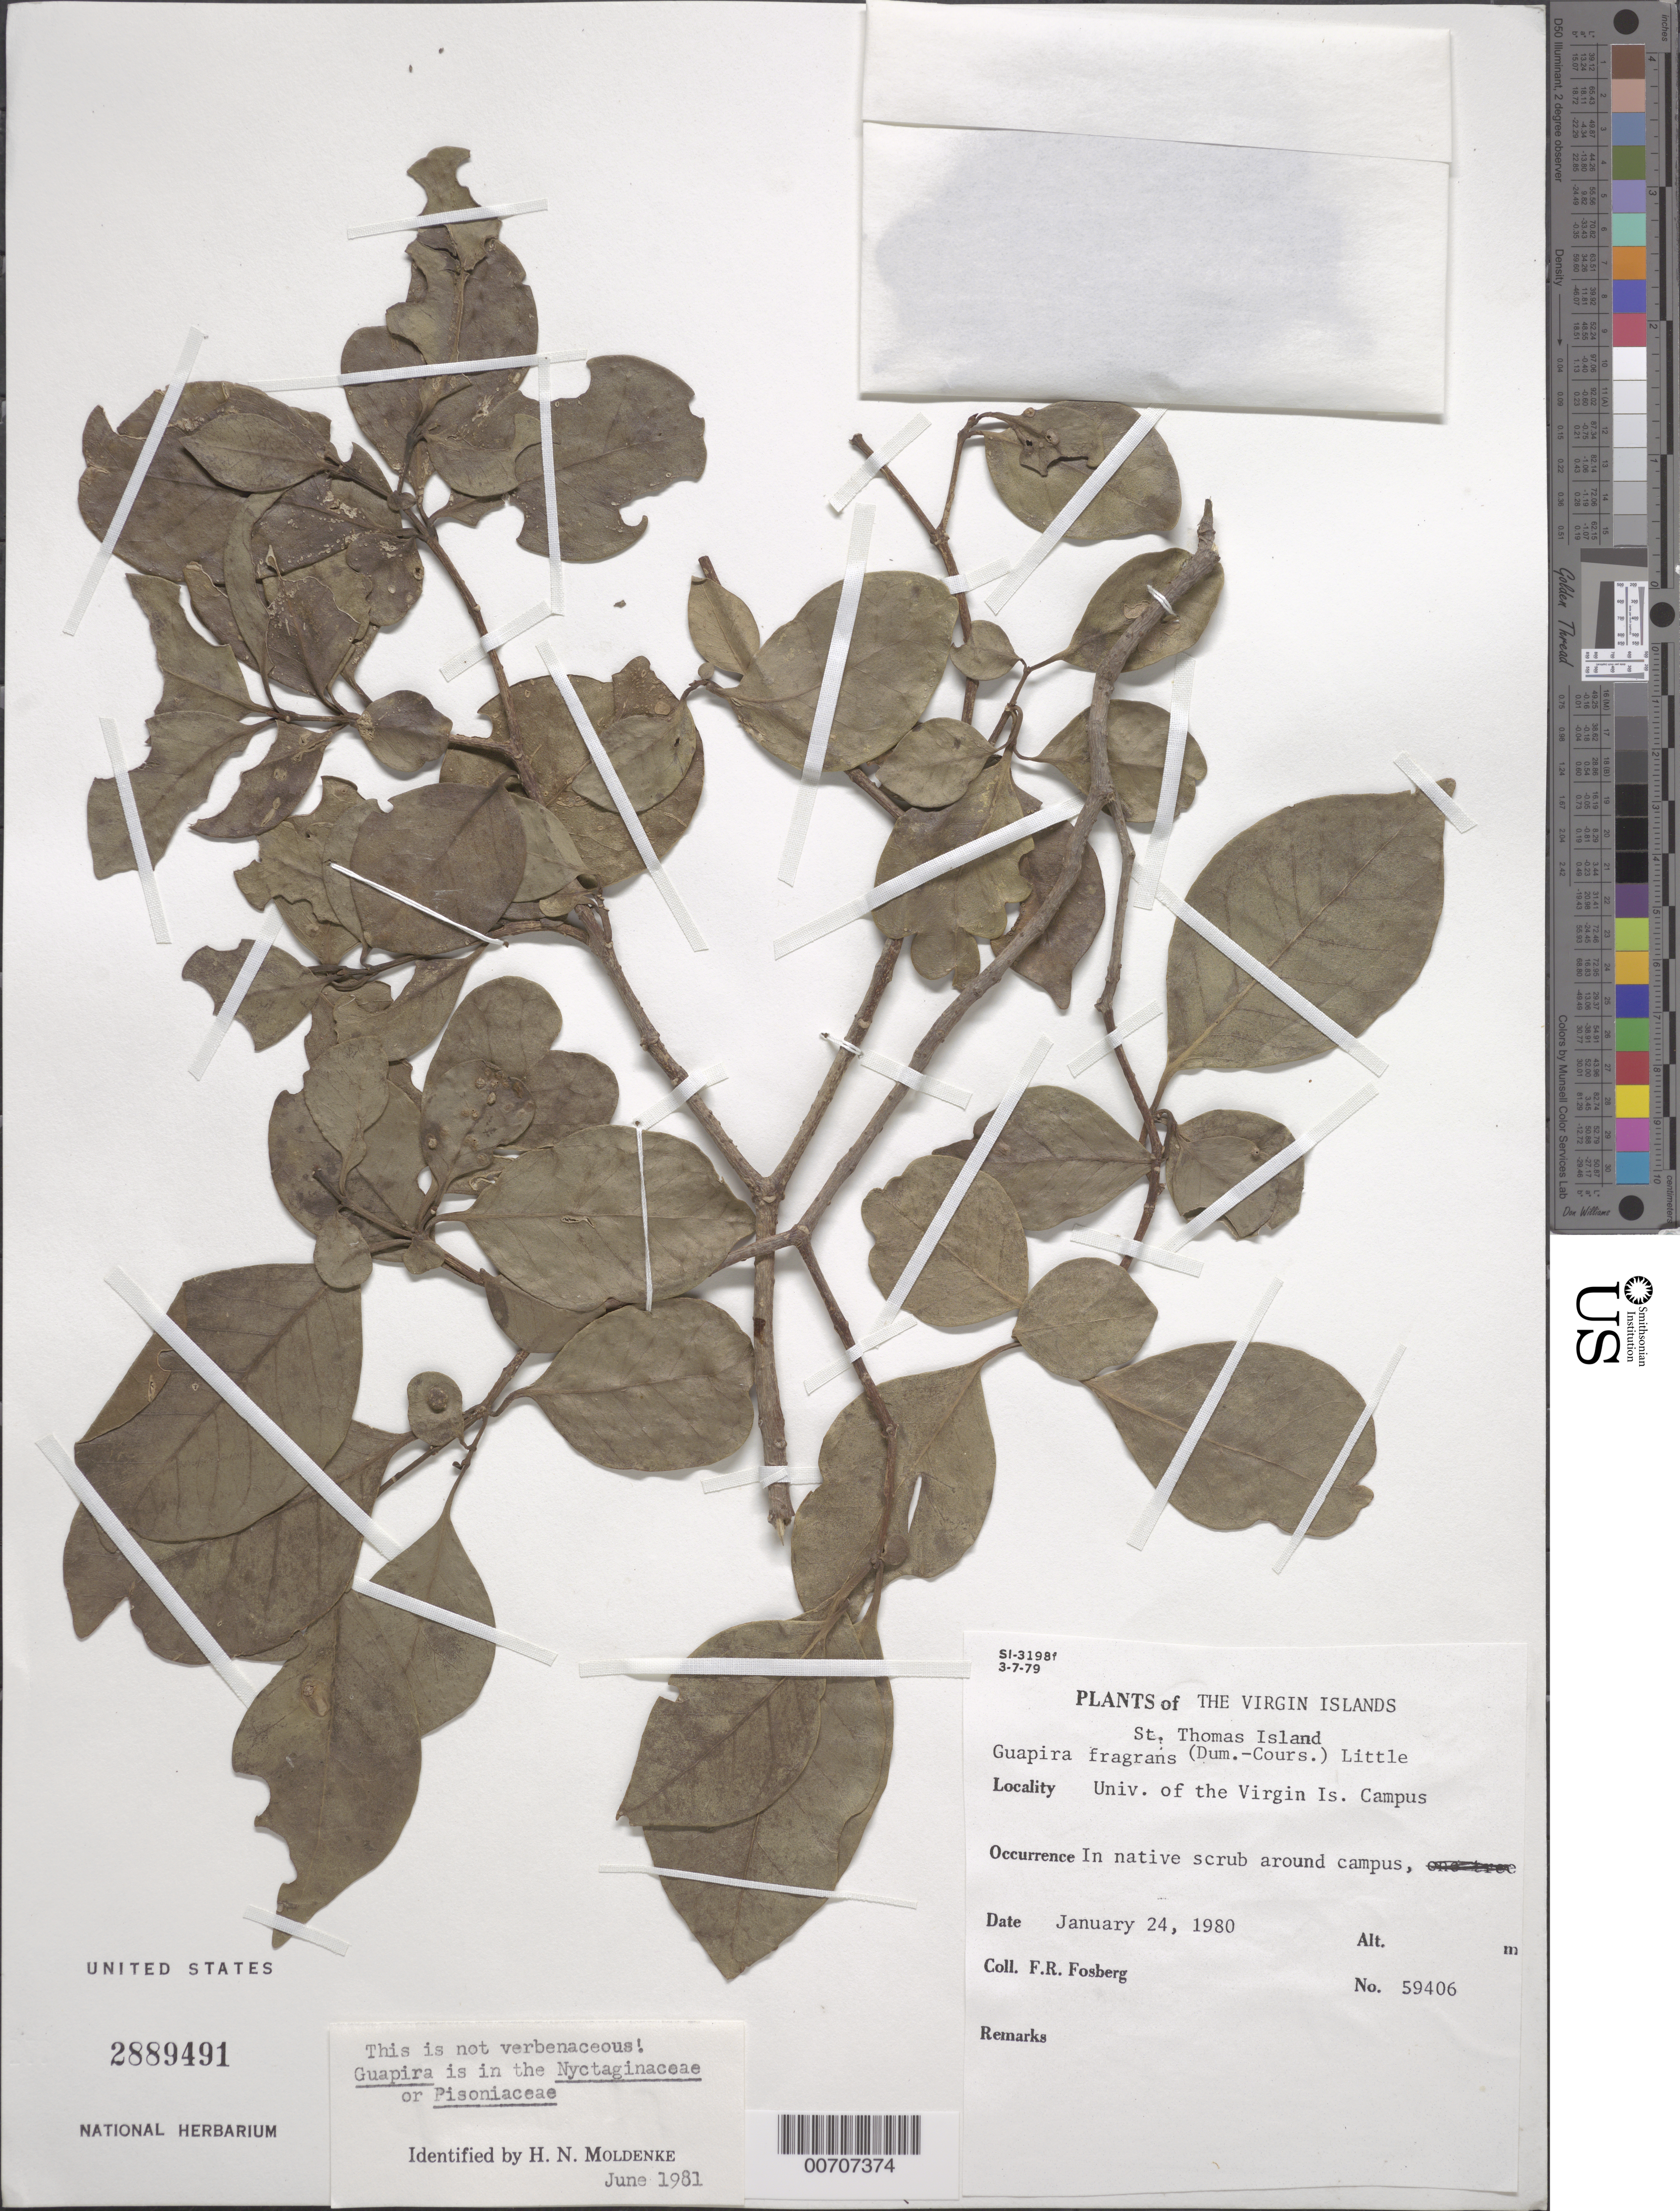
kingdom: Plantae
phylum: Tracheophyta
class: Magnoliopsida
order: Caryophyllales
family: Nyctaginaceae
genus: Guapira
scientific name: Guapira fragrans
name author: (Dum. Cours.) Little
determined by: Moldenke, H. N.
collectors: F. R. Fosberg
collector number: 59406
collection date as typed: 24 Jan 1980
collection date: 1980-01-24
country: U.S. Virgin Islands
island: St. Thomas Island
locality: Univ. of Virgin I. Campus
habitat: In native scrub around campus.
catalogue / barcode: US 2889491